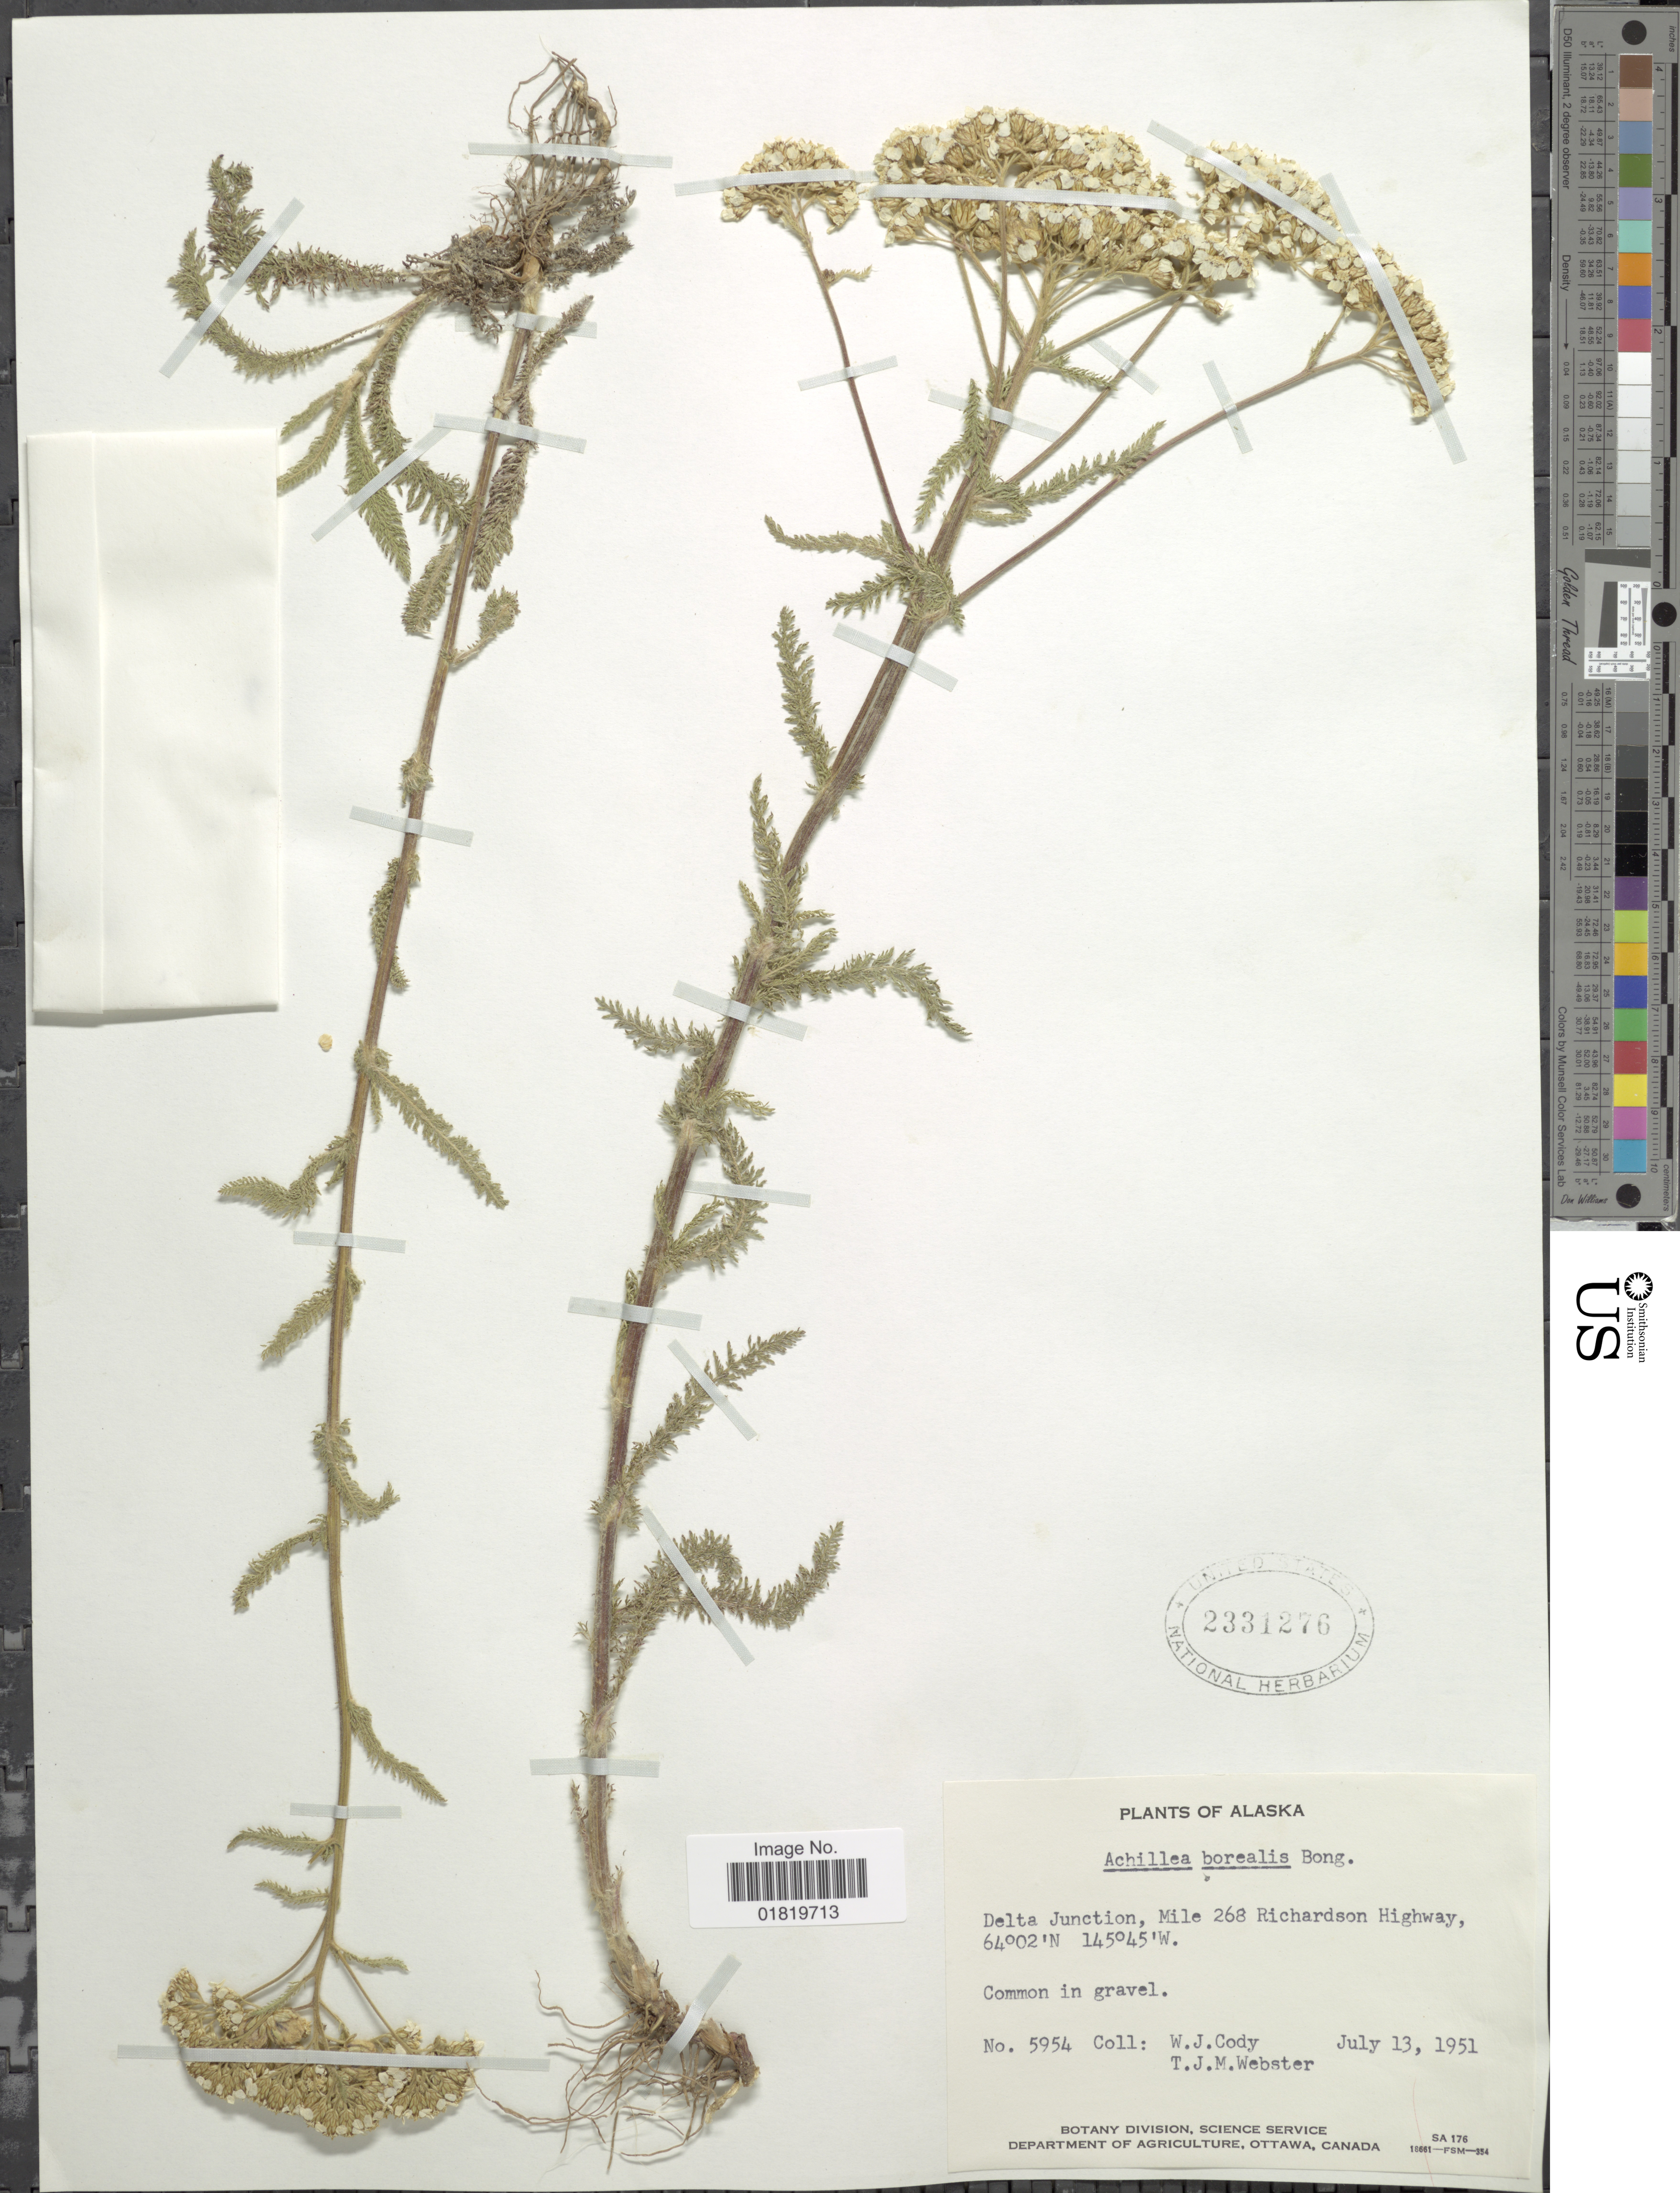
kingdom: Plantae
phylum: Tracheophyta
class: Magnoliopsida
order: Asterales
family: Asteraceae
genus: Achillea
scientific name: Achillea borealis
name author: Bong.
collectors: W. Cody & T. J. Webster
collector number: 5954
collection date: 1951-07-13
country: United States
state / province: Alaska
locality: Mile 268 Richardson Highway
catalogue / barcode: US 2331276